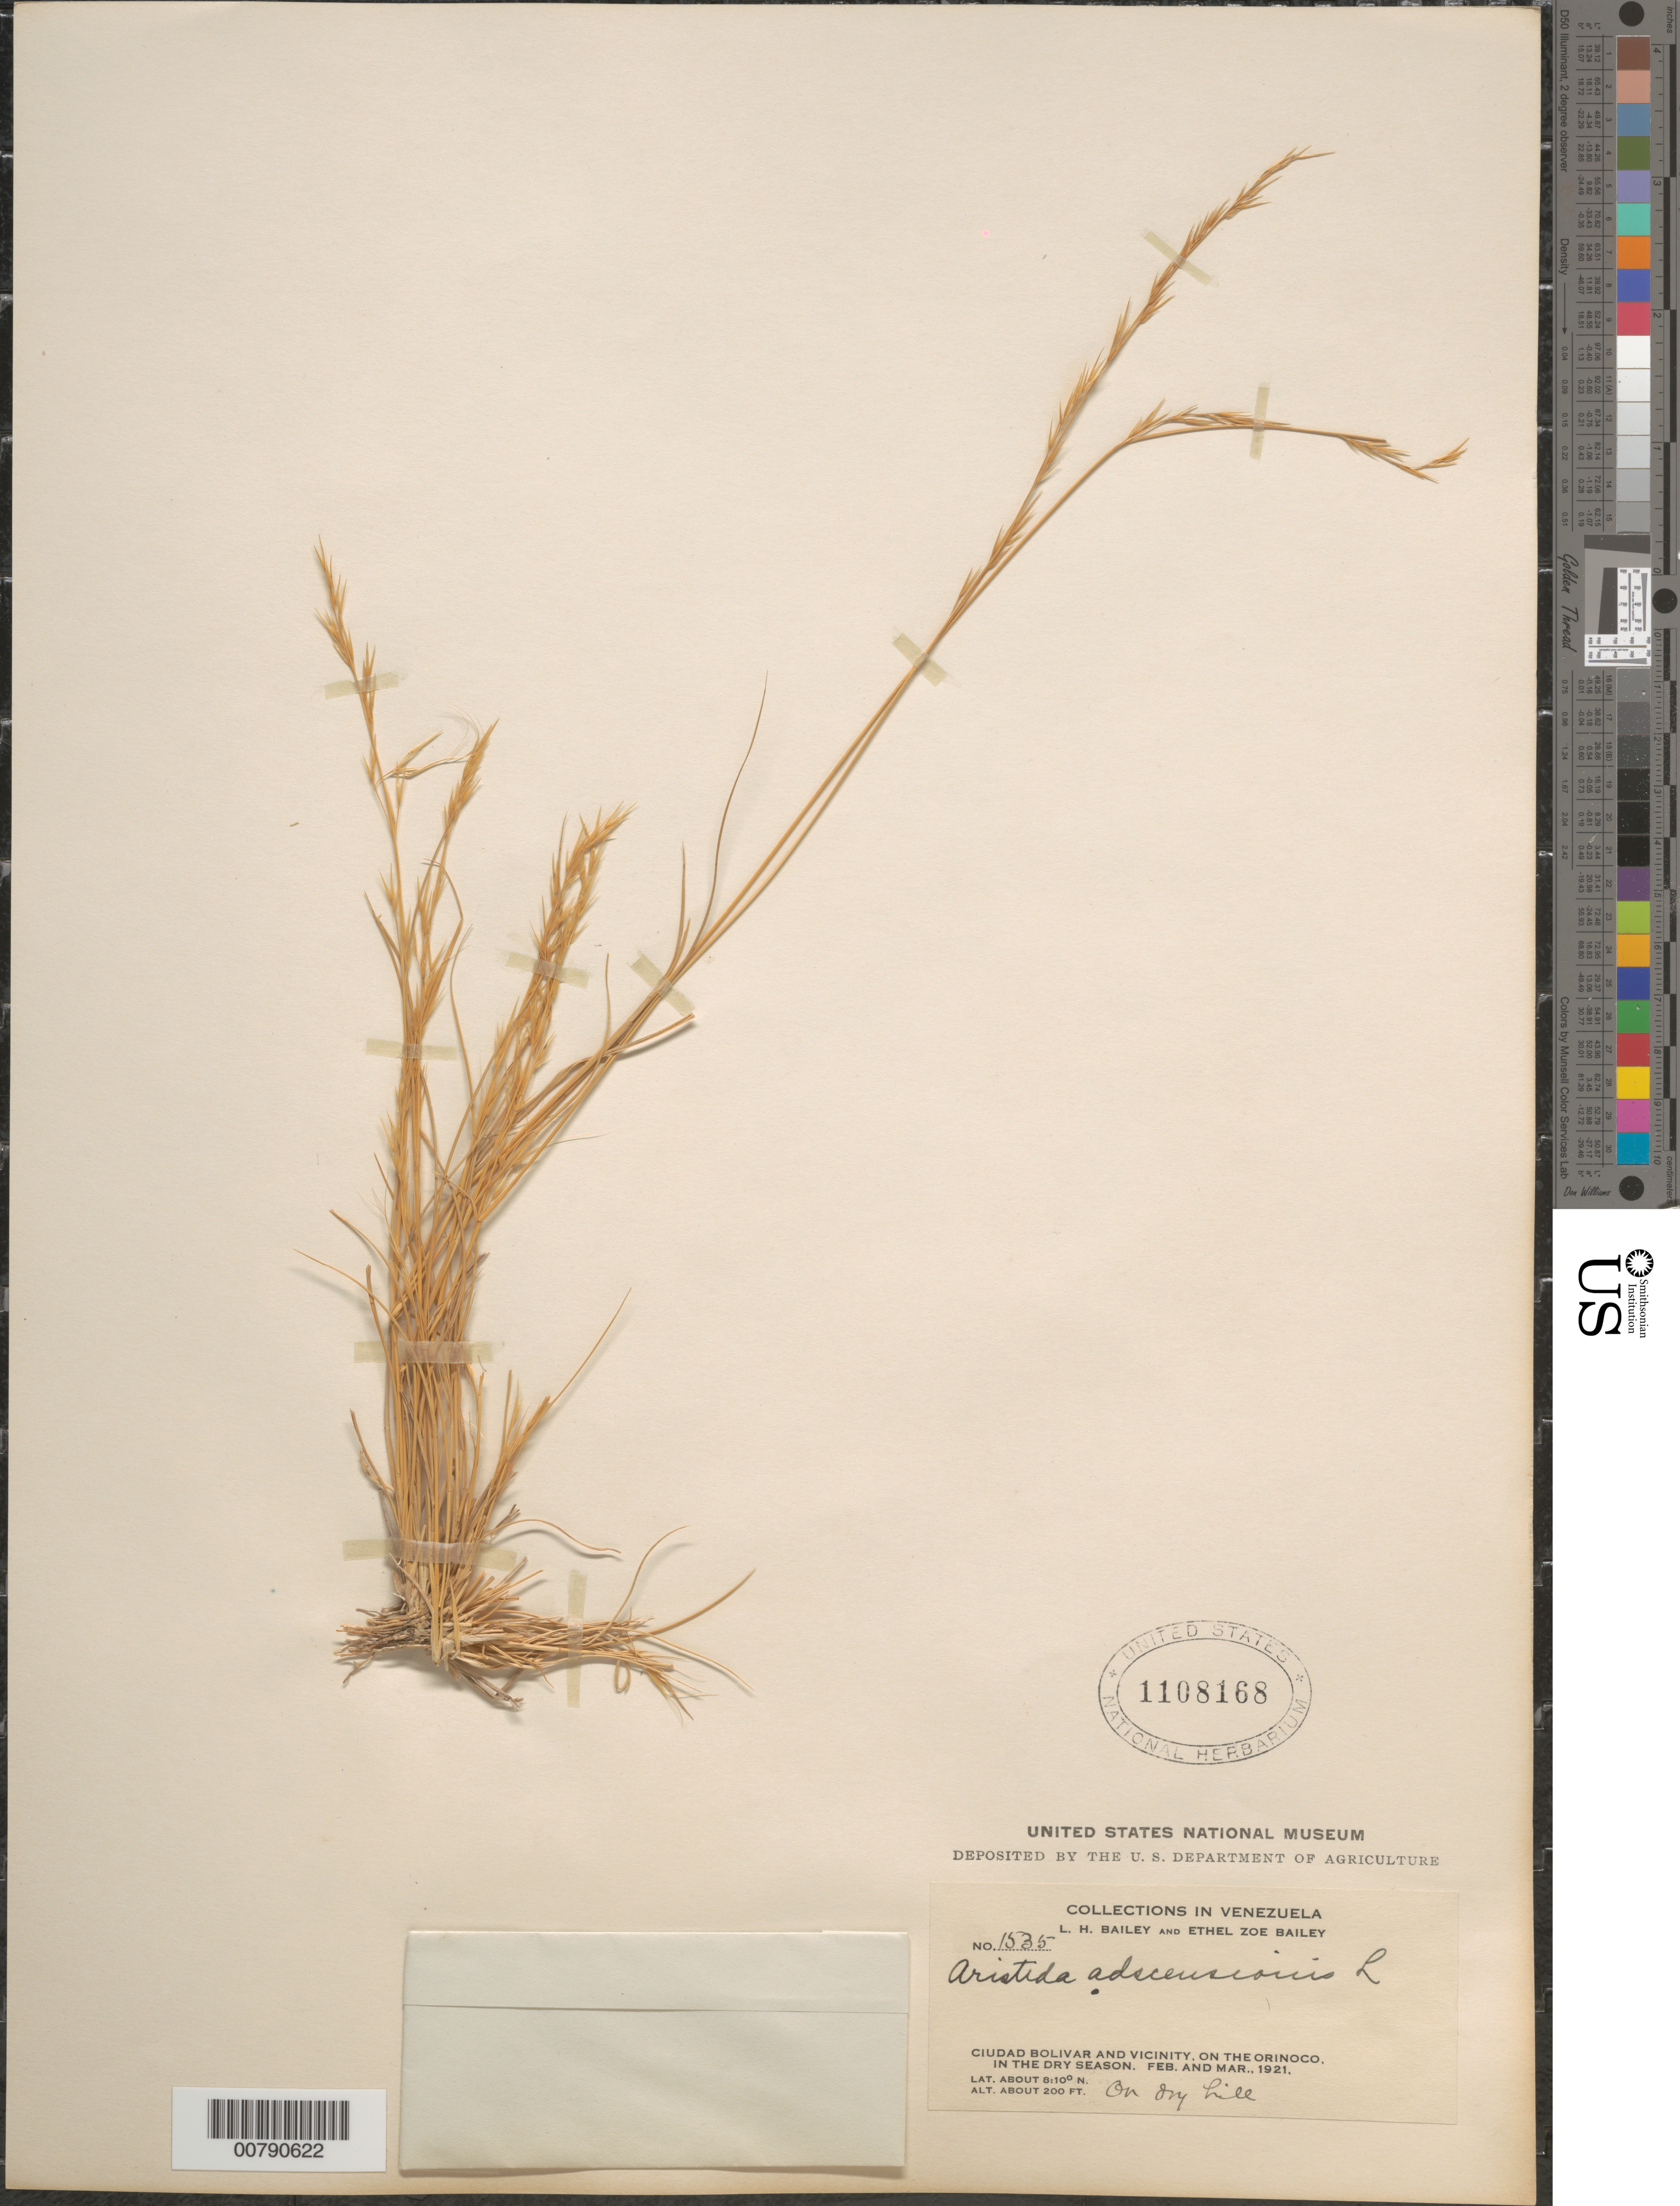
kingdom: Plantae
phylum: Tracheophyta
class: Liliopsida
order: Poales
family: Poaceae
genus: Aristida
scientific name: Aristida adscensionis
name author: L.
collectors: L. H. Bailey & E. Z. Bailey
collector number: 1535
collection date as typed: Feb-21 and Mar-21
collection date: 1921-02,1921-03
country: Venezuela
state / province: Bolívar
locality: Ciudad Bolívar and vicinity, Orinoco R.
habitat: Dry hill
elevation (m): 61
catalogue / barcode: US 1108168